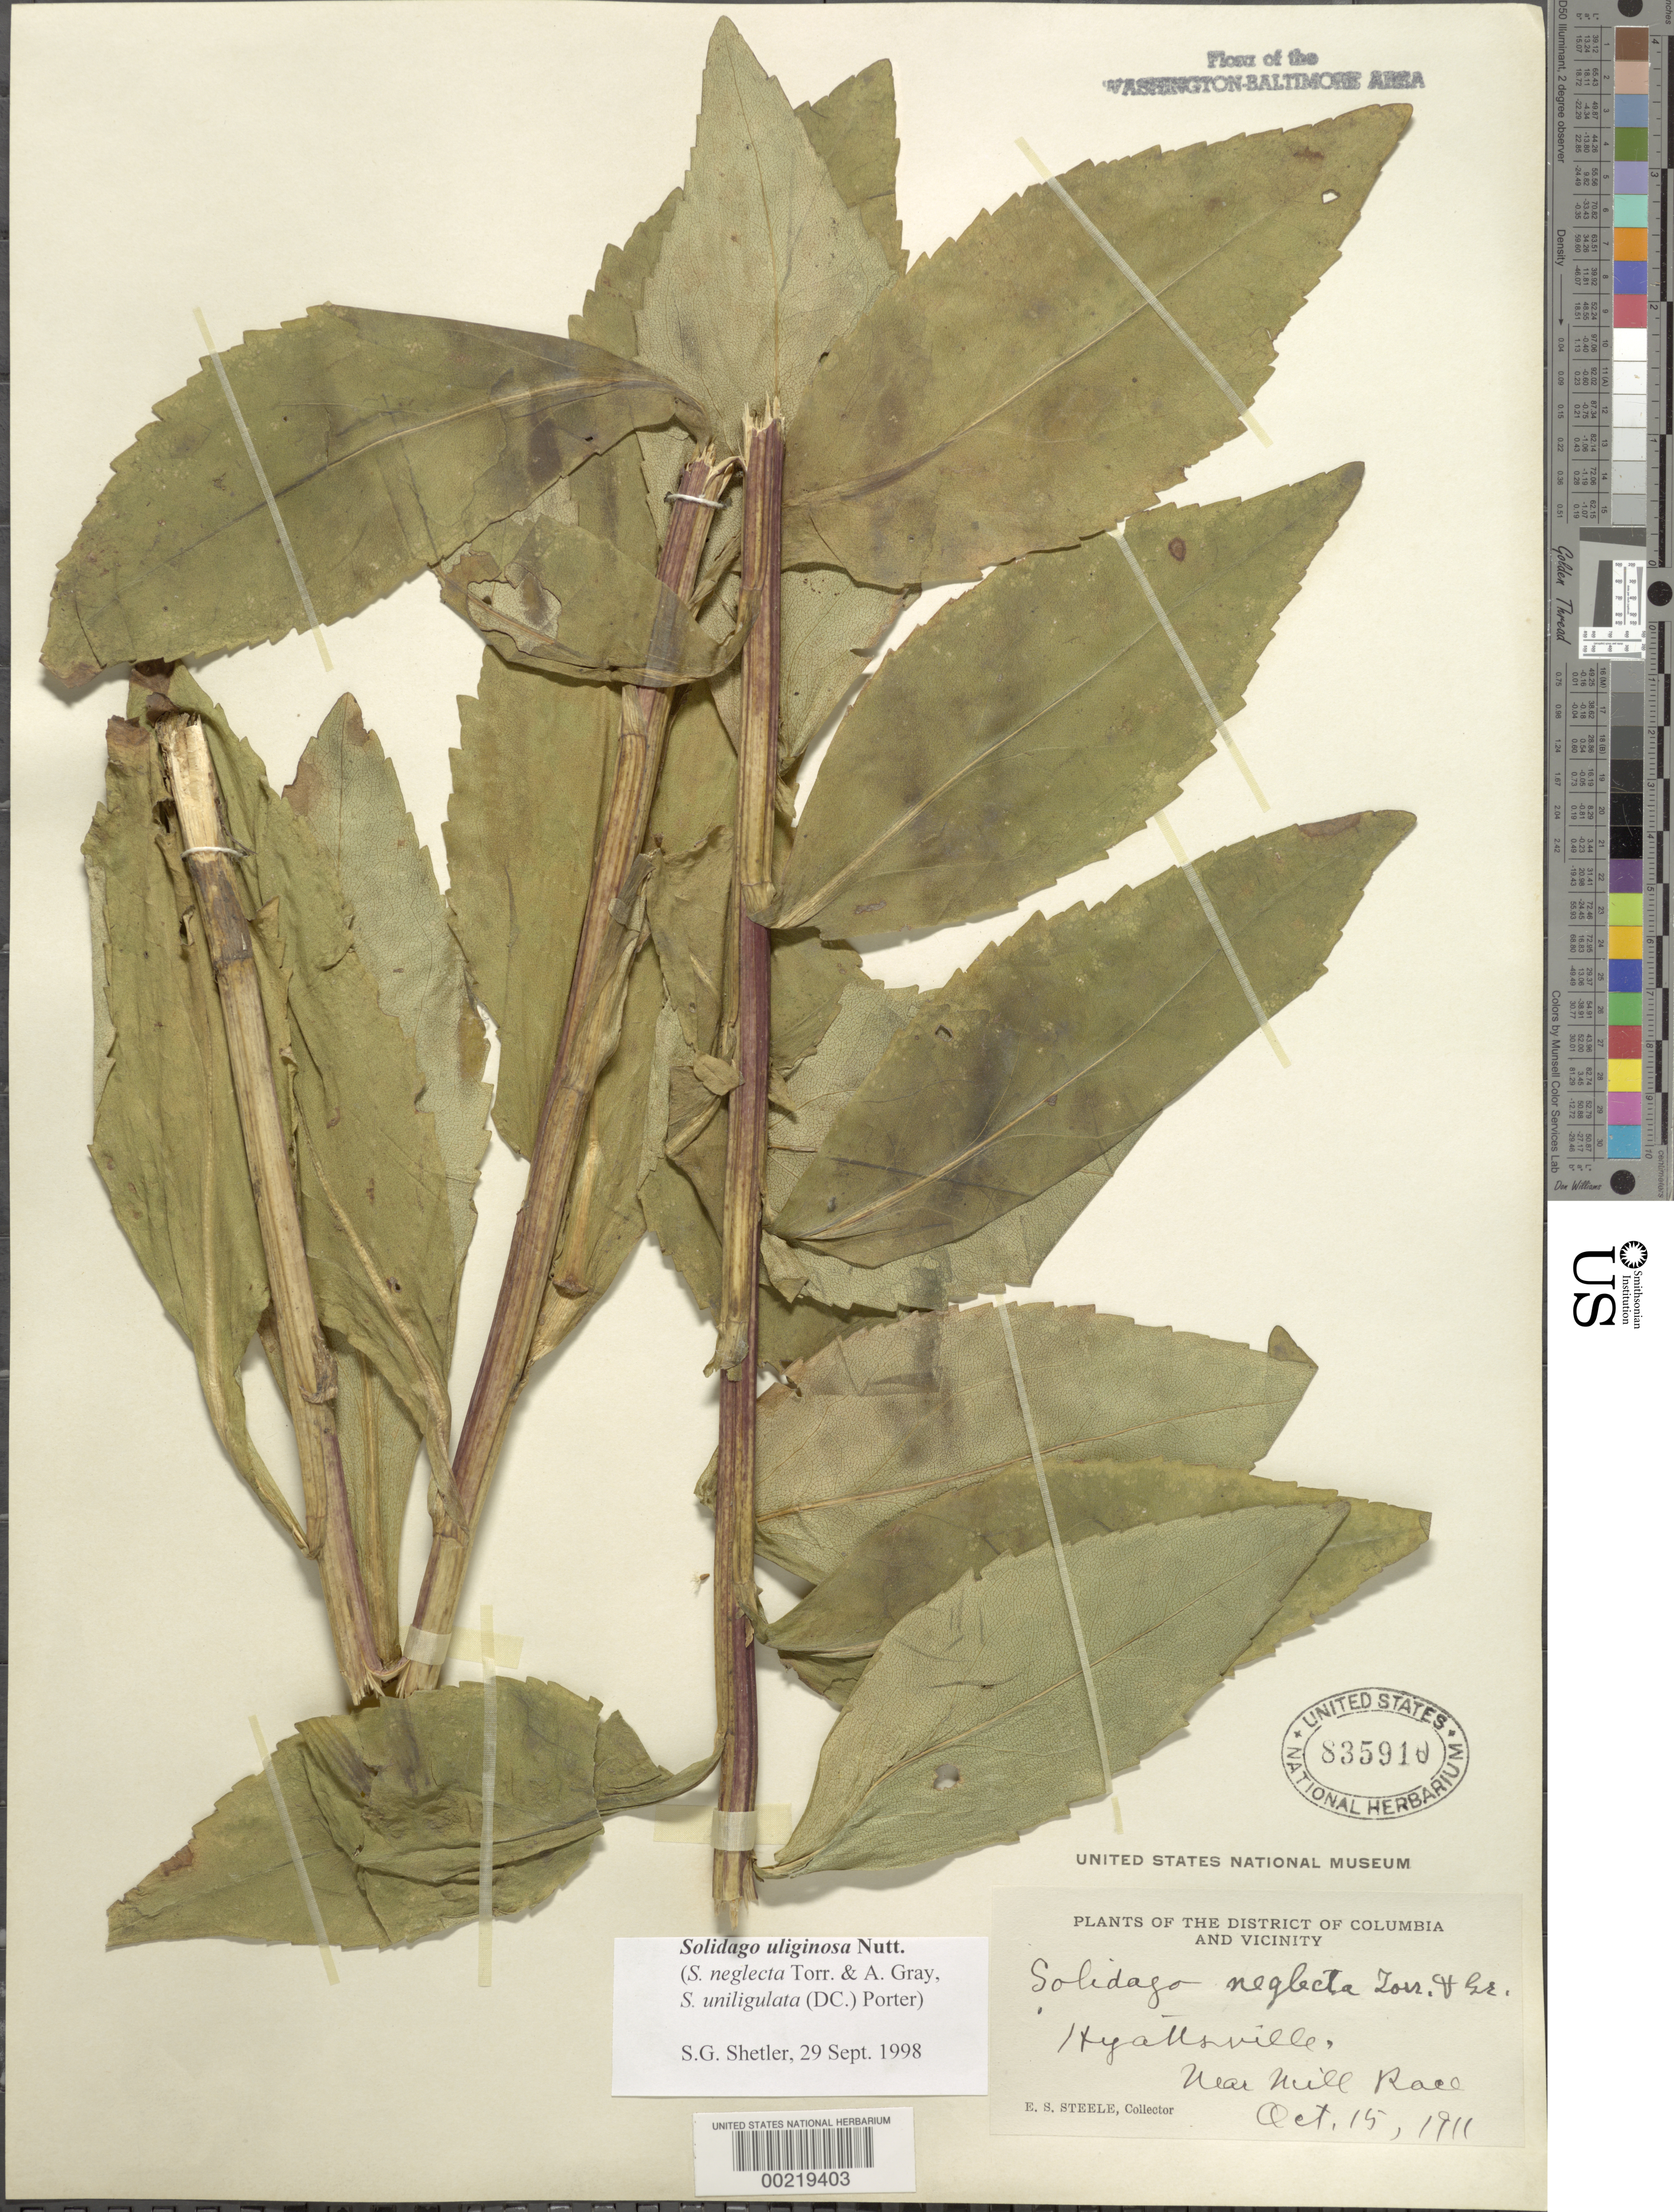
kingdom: Plantae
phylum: Tracheophyta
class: Magnoliopsida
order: Asterales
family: Asteraceae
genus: Solidago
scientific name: Solidago uliginosa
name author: Nutt.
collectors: E. Steele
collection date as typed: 15 Oct 1911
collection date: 1911-10-15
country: United States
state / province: Maryland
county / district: Prince George's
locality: Hyattsville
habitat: Mill race bog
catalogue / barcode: US 835910